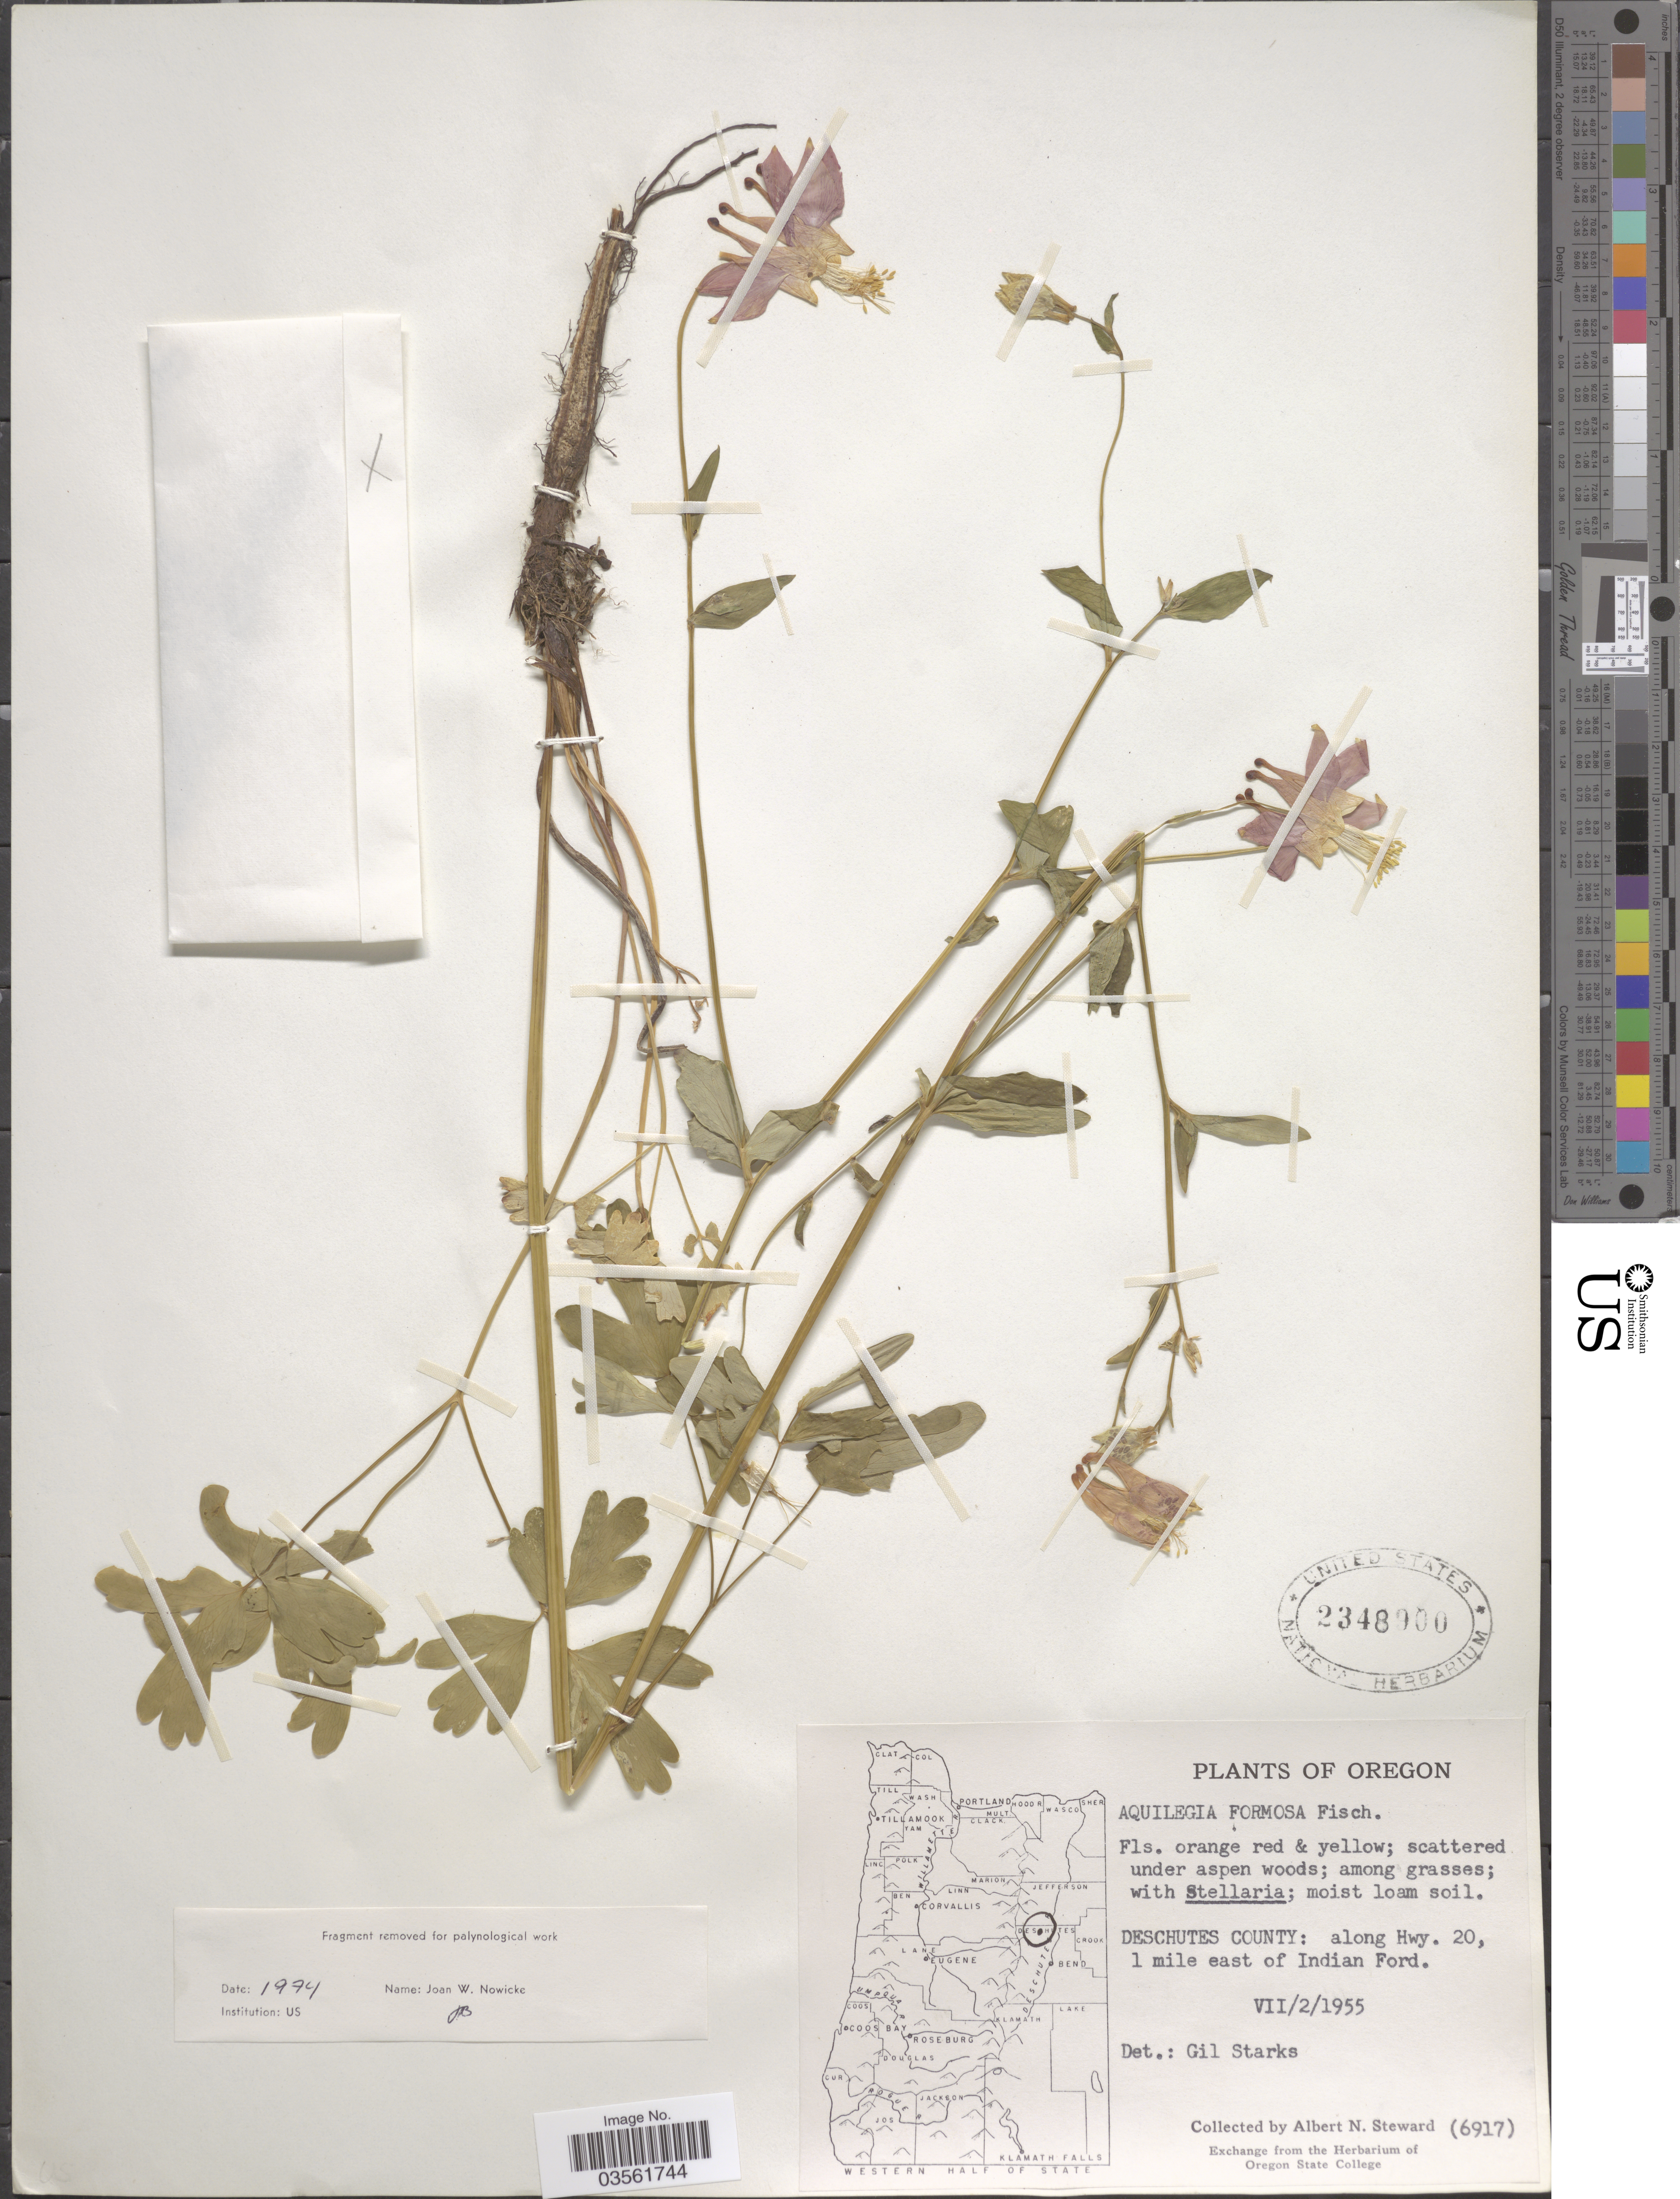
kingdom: Plantae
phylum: Tracheophyta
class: Magnoliopsida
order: Ranunculales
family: Ranunculaceae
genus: Aquilegia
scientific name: Aquilegia formosa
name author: Fisch. ex DC.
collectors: A. N. Steward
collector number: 6917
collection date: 1955-07-02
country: United States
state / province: Oregon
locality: Deschutes County: along Hwy. 20, 1 mile east of Indian Ford.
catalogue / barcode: US 2348900